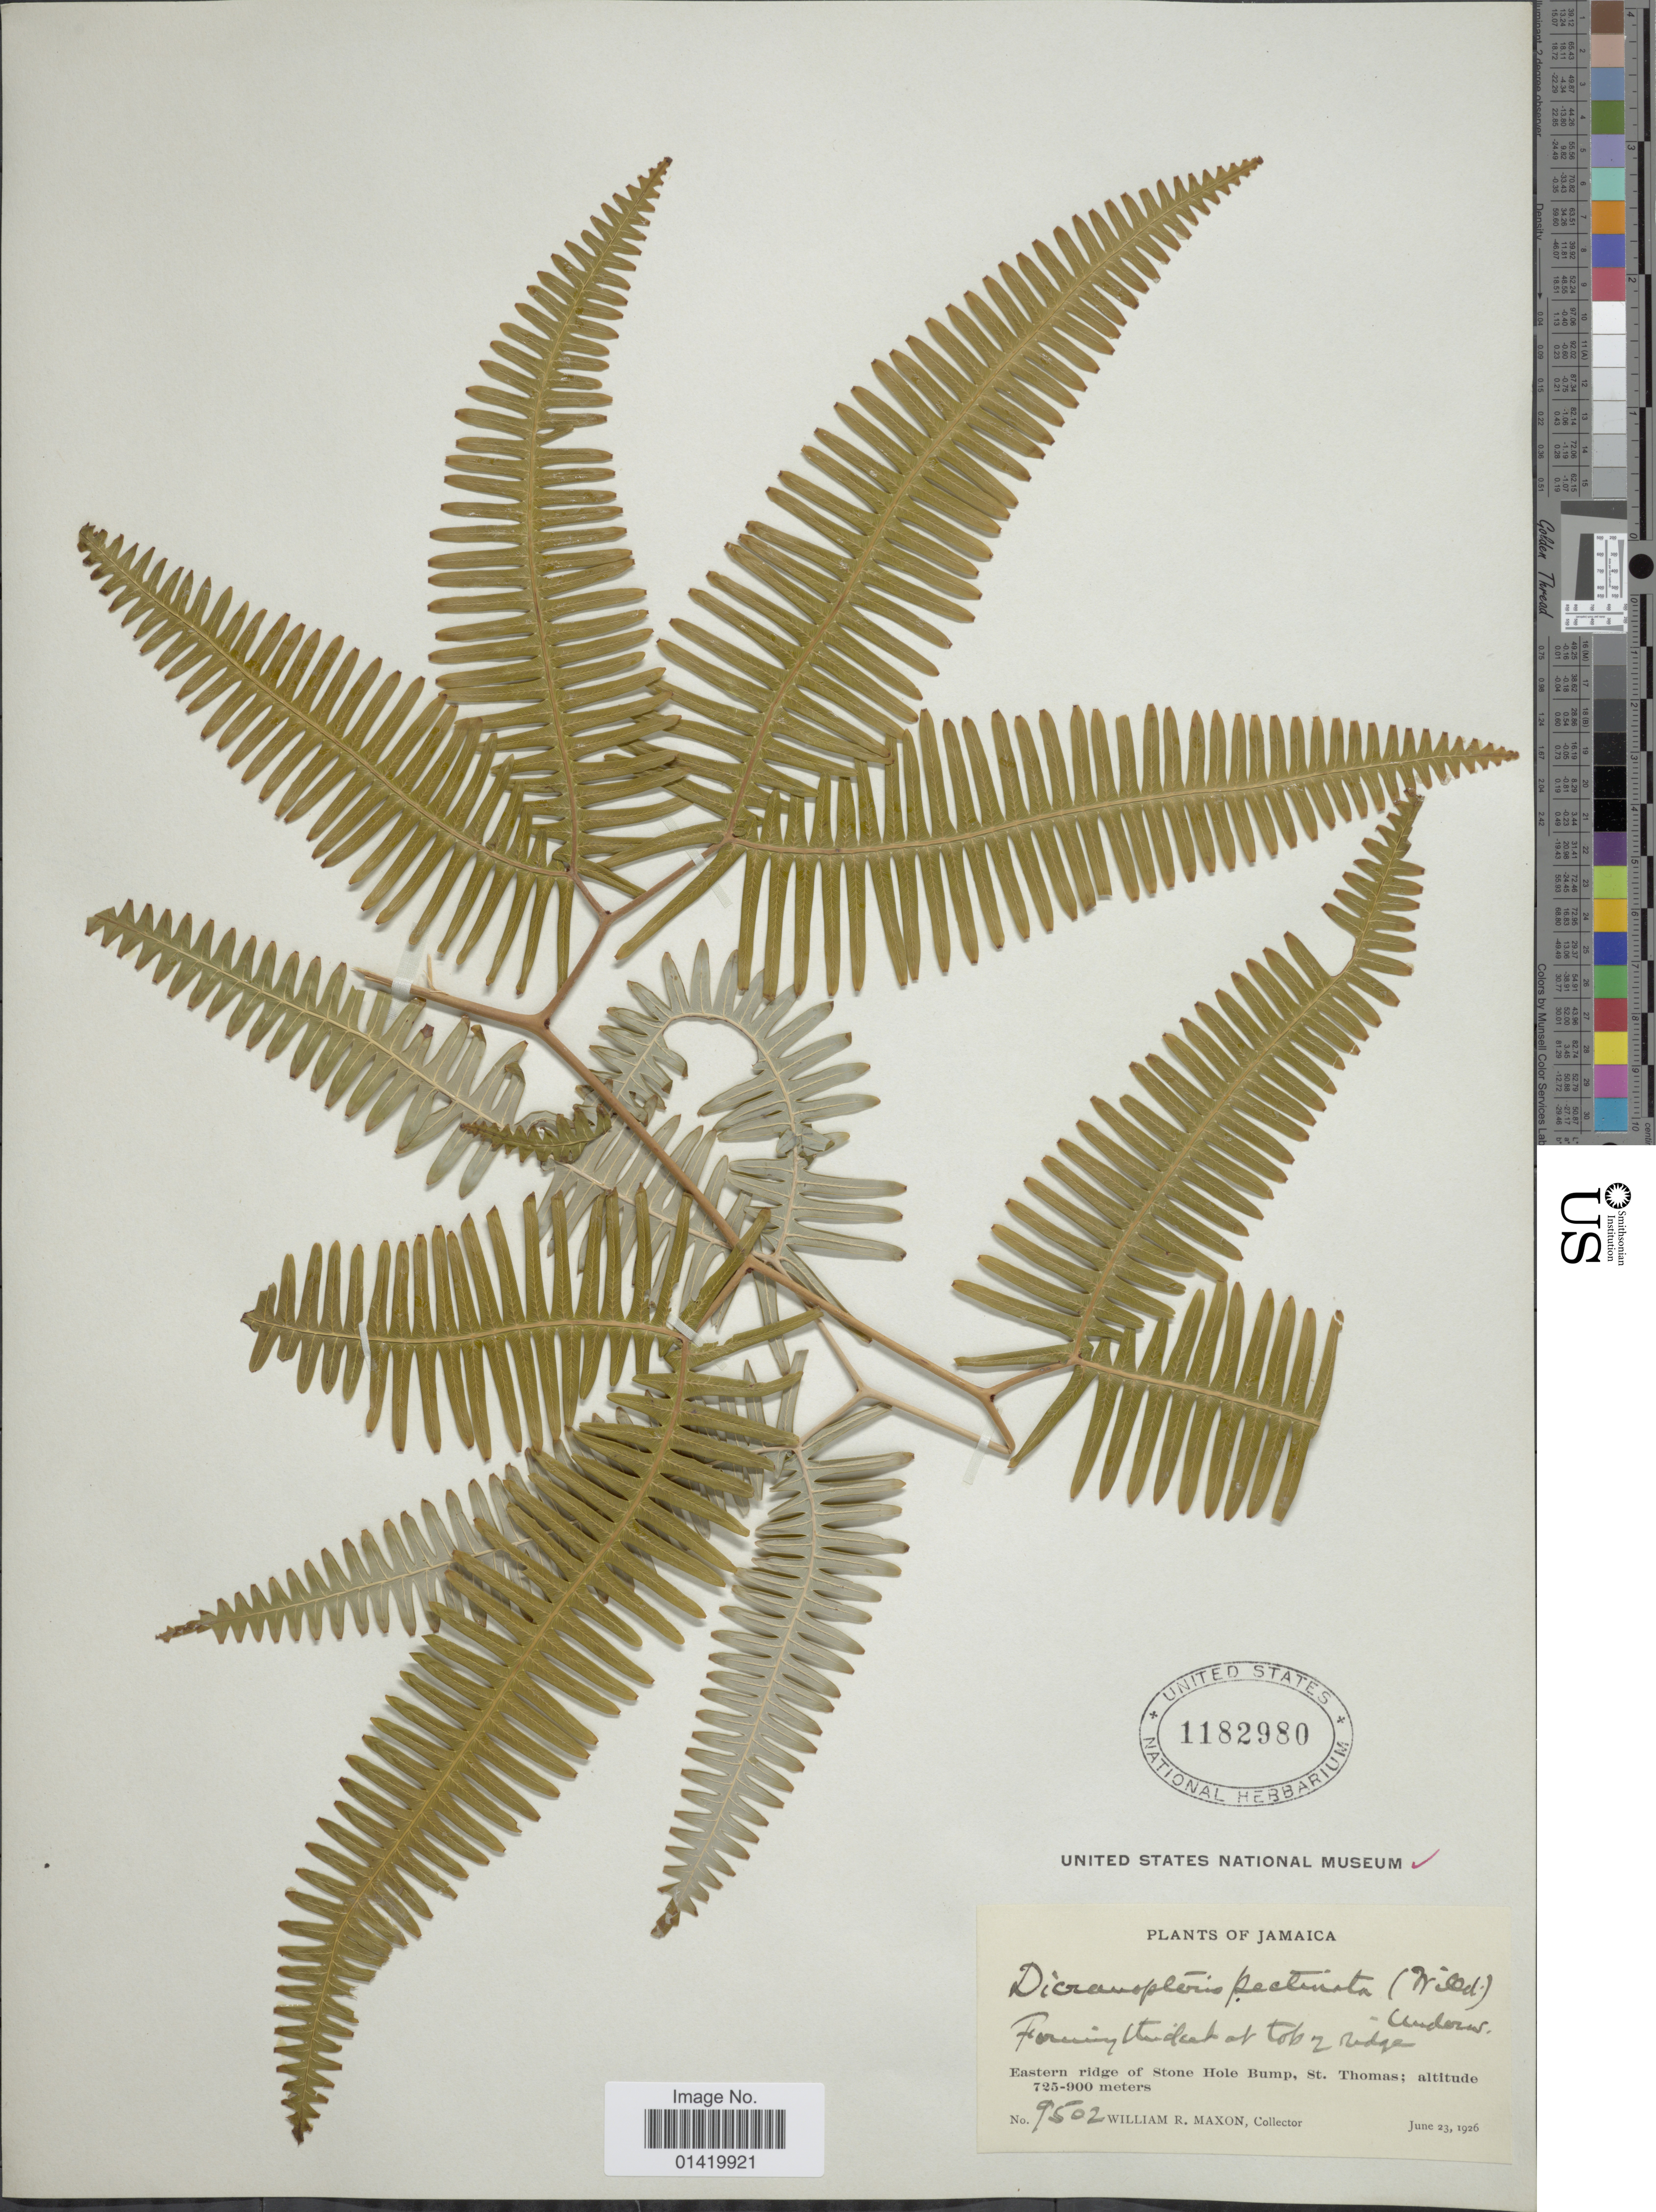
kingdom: Plantae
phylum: Tracheophyta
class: Polypodiopsida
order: Gleicheniales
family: Gleicheniaceae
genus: Gleichenella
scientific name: Gleichenella pectinata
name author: (Willd.) Ching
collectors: W. R. Maxon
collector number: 9502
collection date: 1926-06-23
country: Jamaica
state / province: Saint Thomas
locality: Eastern ridge of Stone Hole Bump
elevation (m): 725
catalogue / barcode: US 1182980